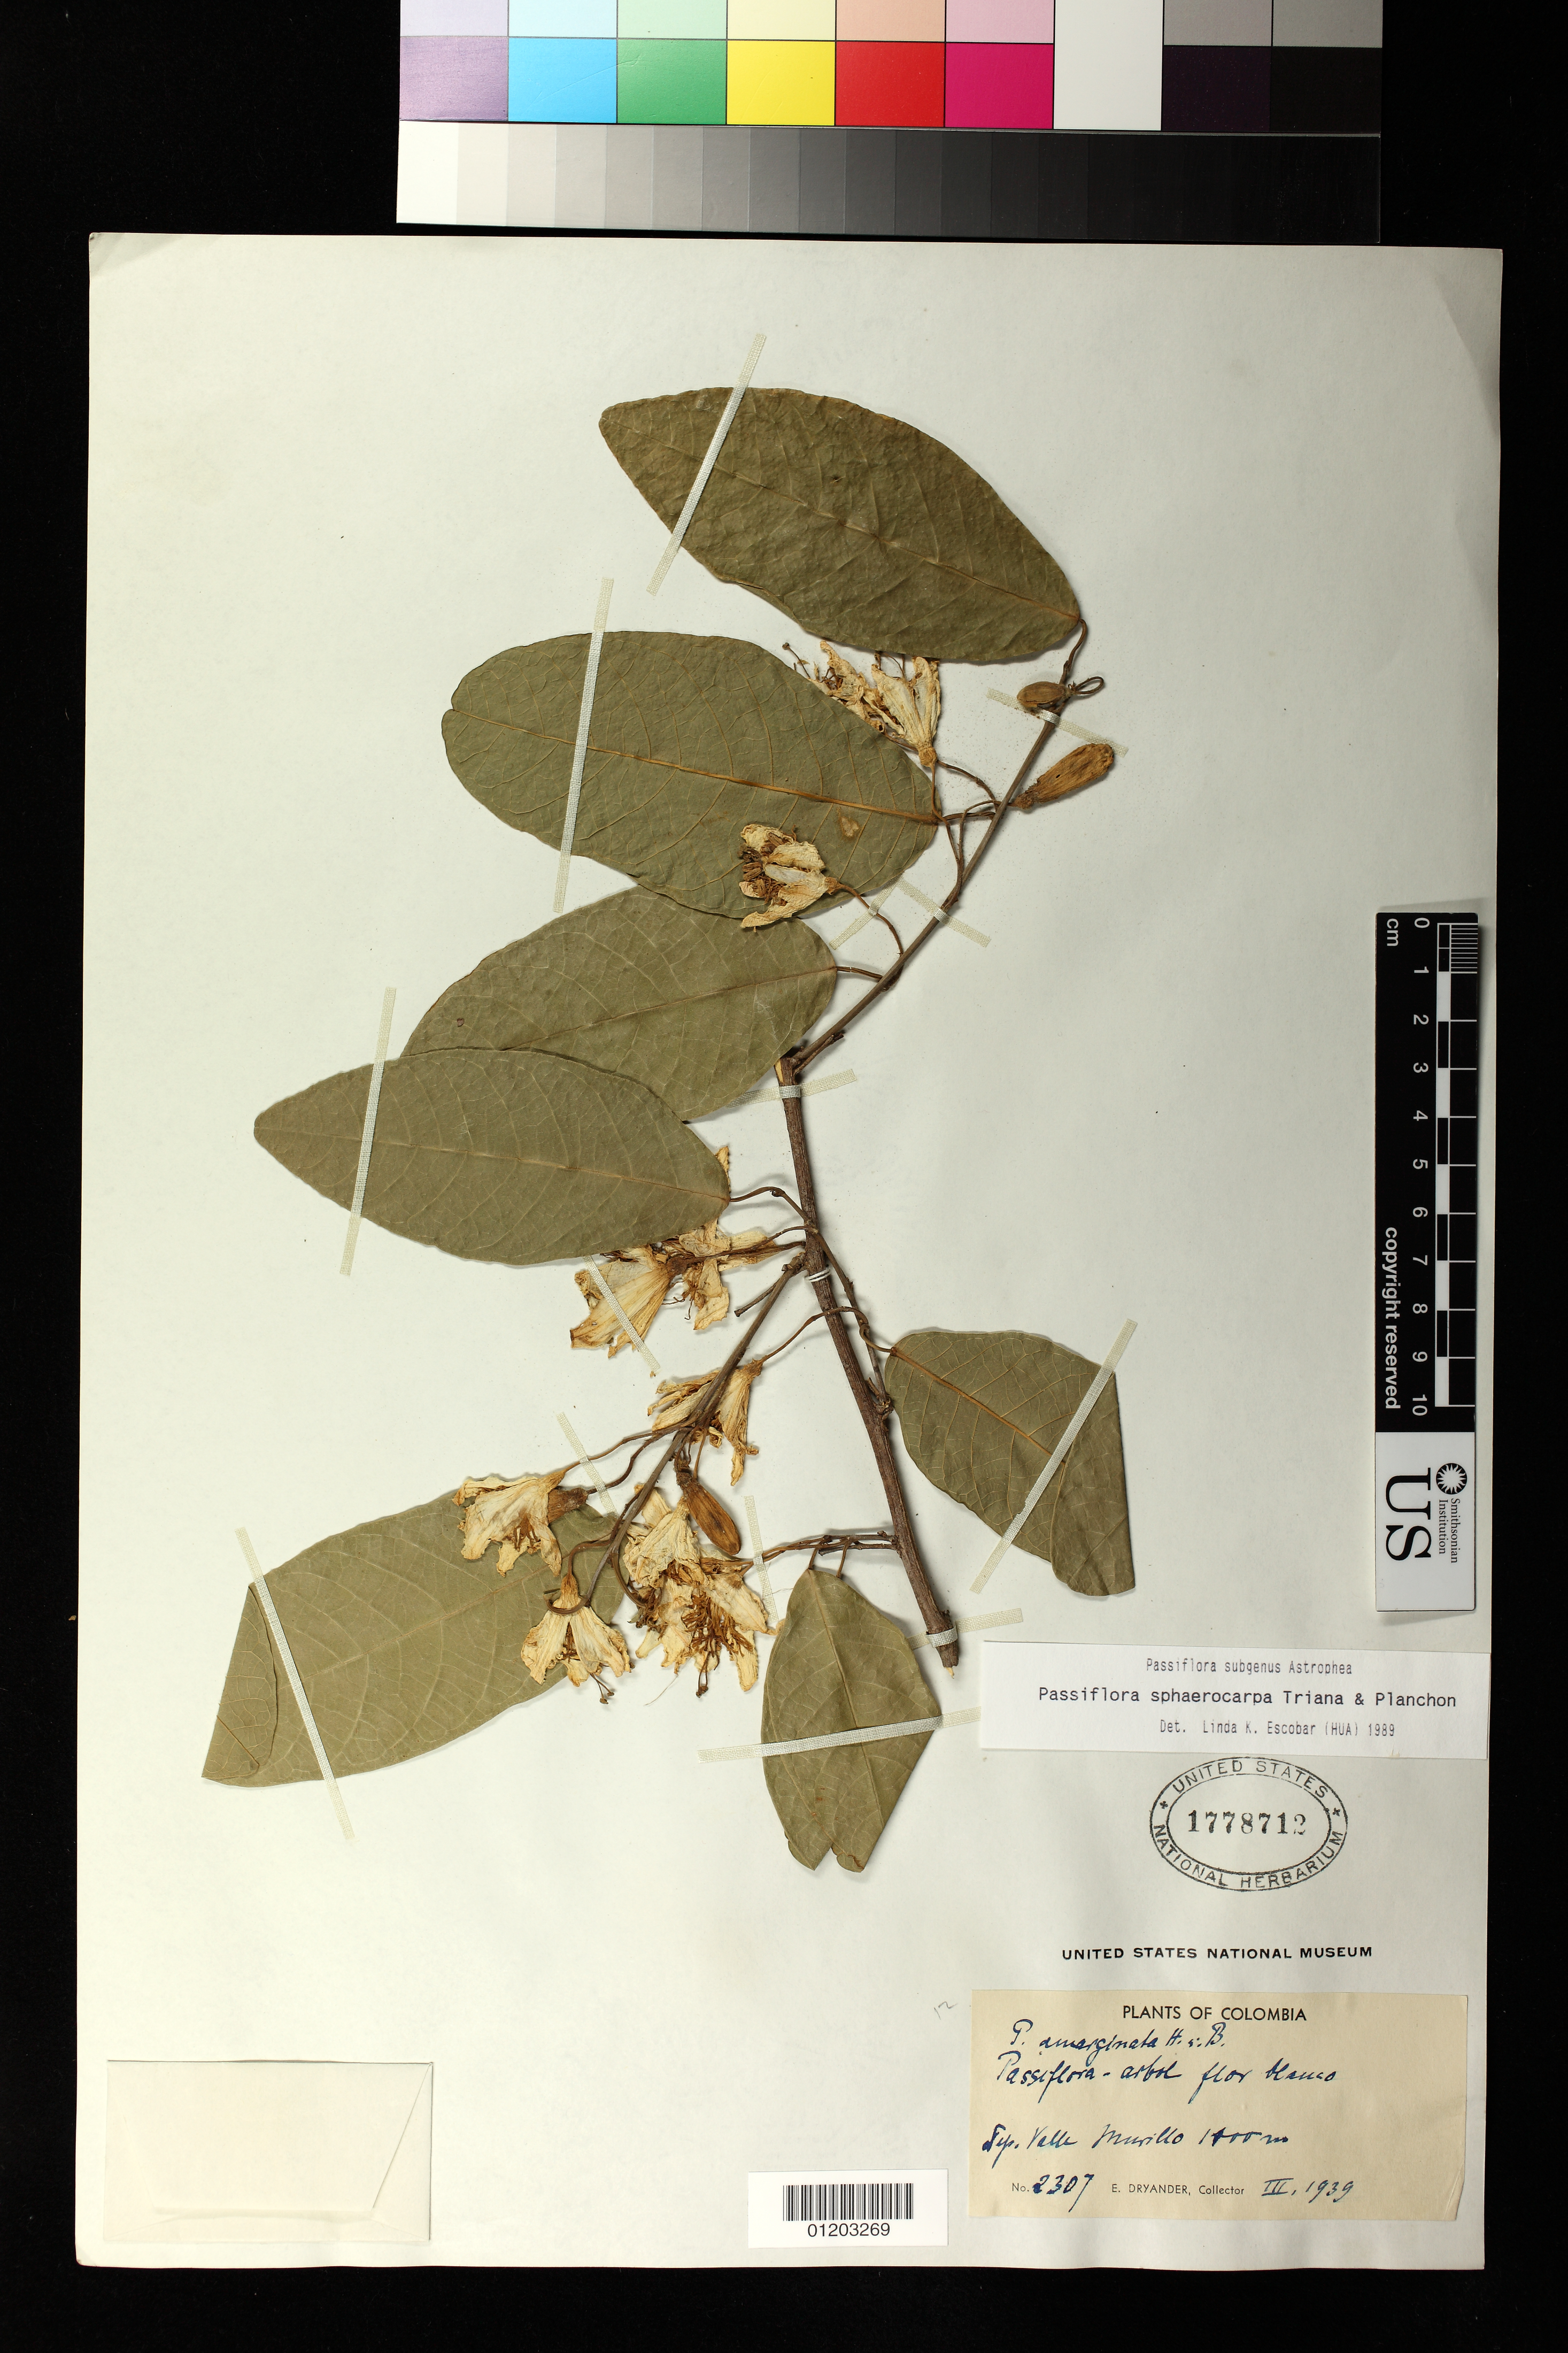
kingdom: Plantae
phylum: Tracheophyta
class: Magnoliopsida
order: Malpighiales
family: Passifloraceae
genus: Passiflora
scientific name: Passiflora sphaerocarpa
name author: Triana & Planch.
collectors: E. Dryander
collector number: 2307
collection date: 1939-03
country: Colombia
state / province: Valle del Cauca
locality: dep. Valle Murillo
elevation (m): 1400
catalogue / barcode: US 1778712